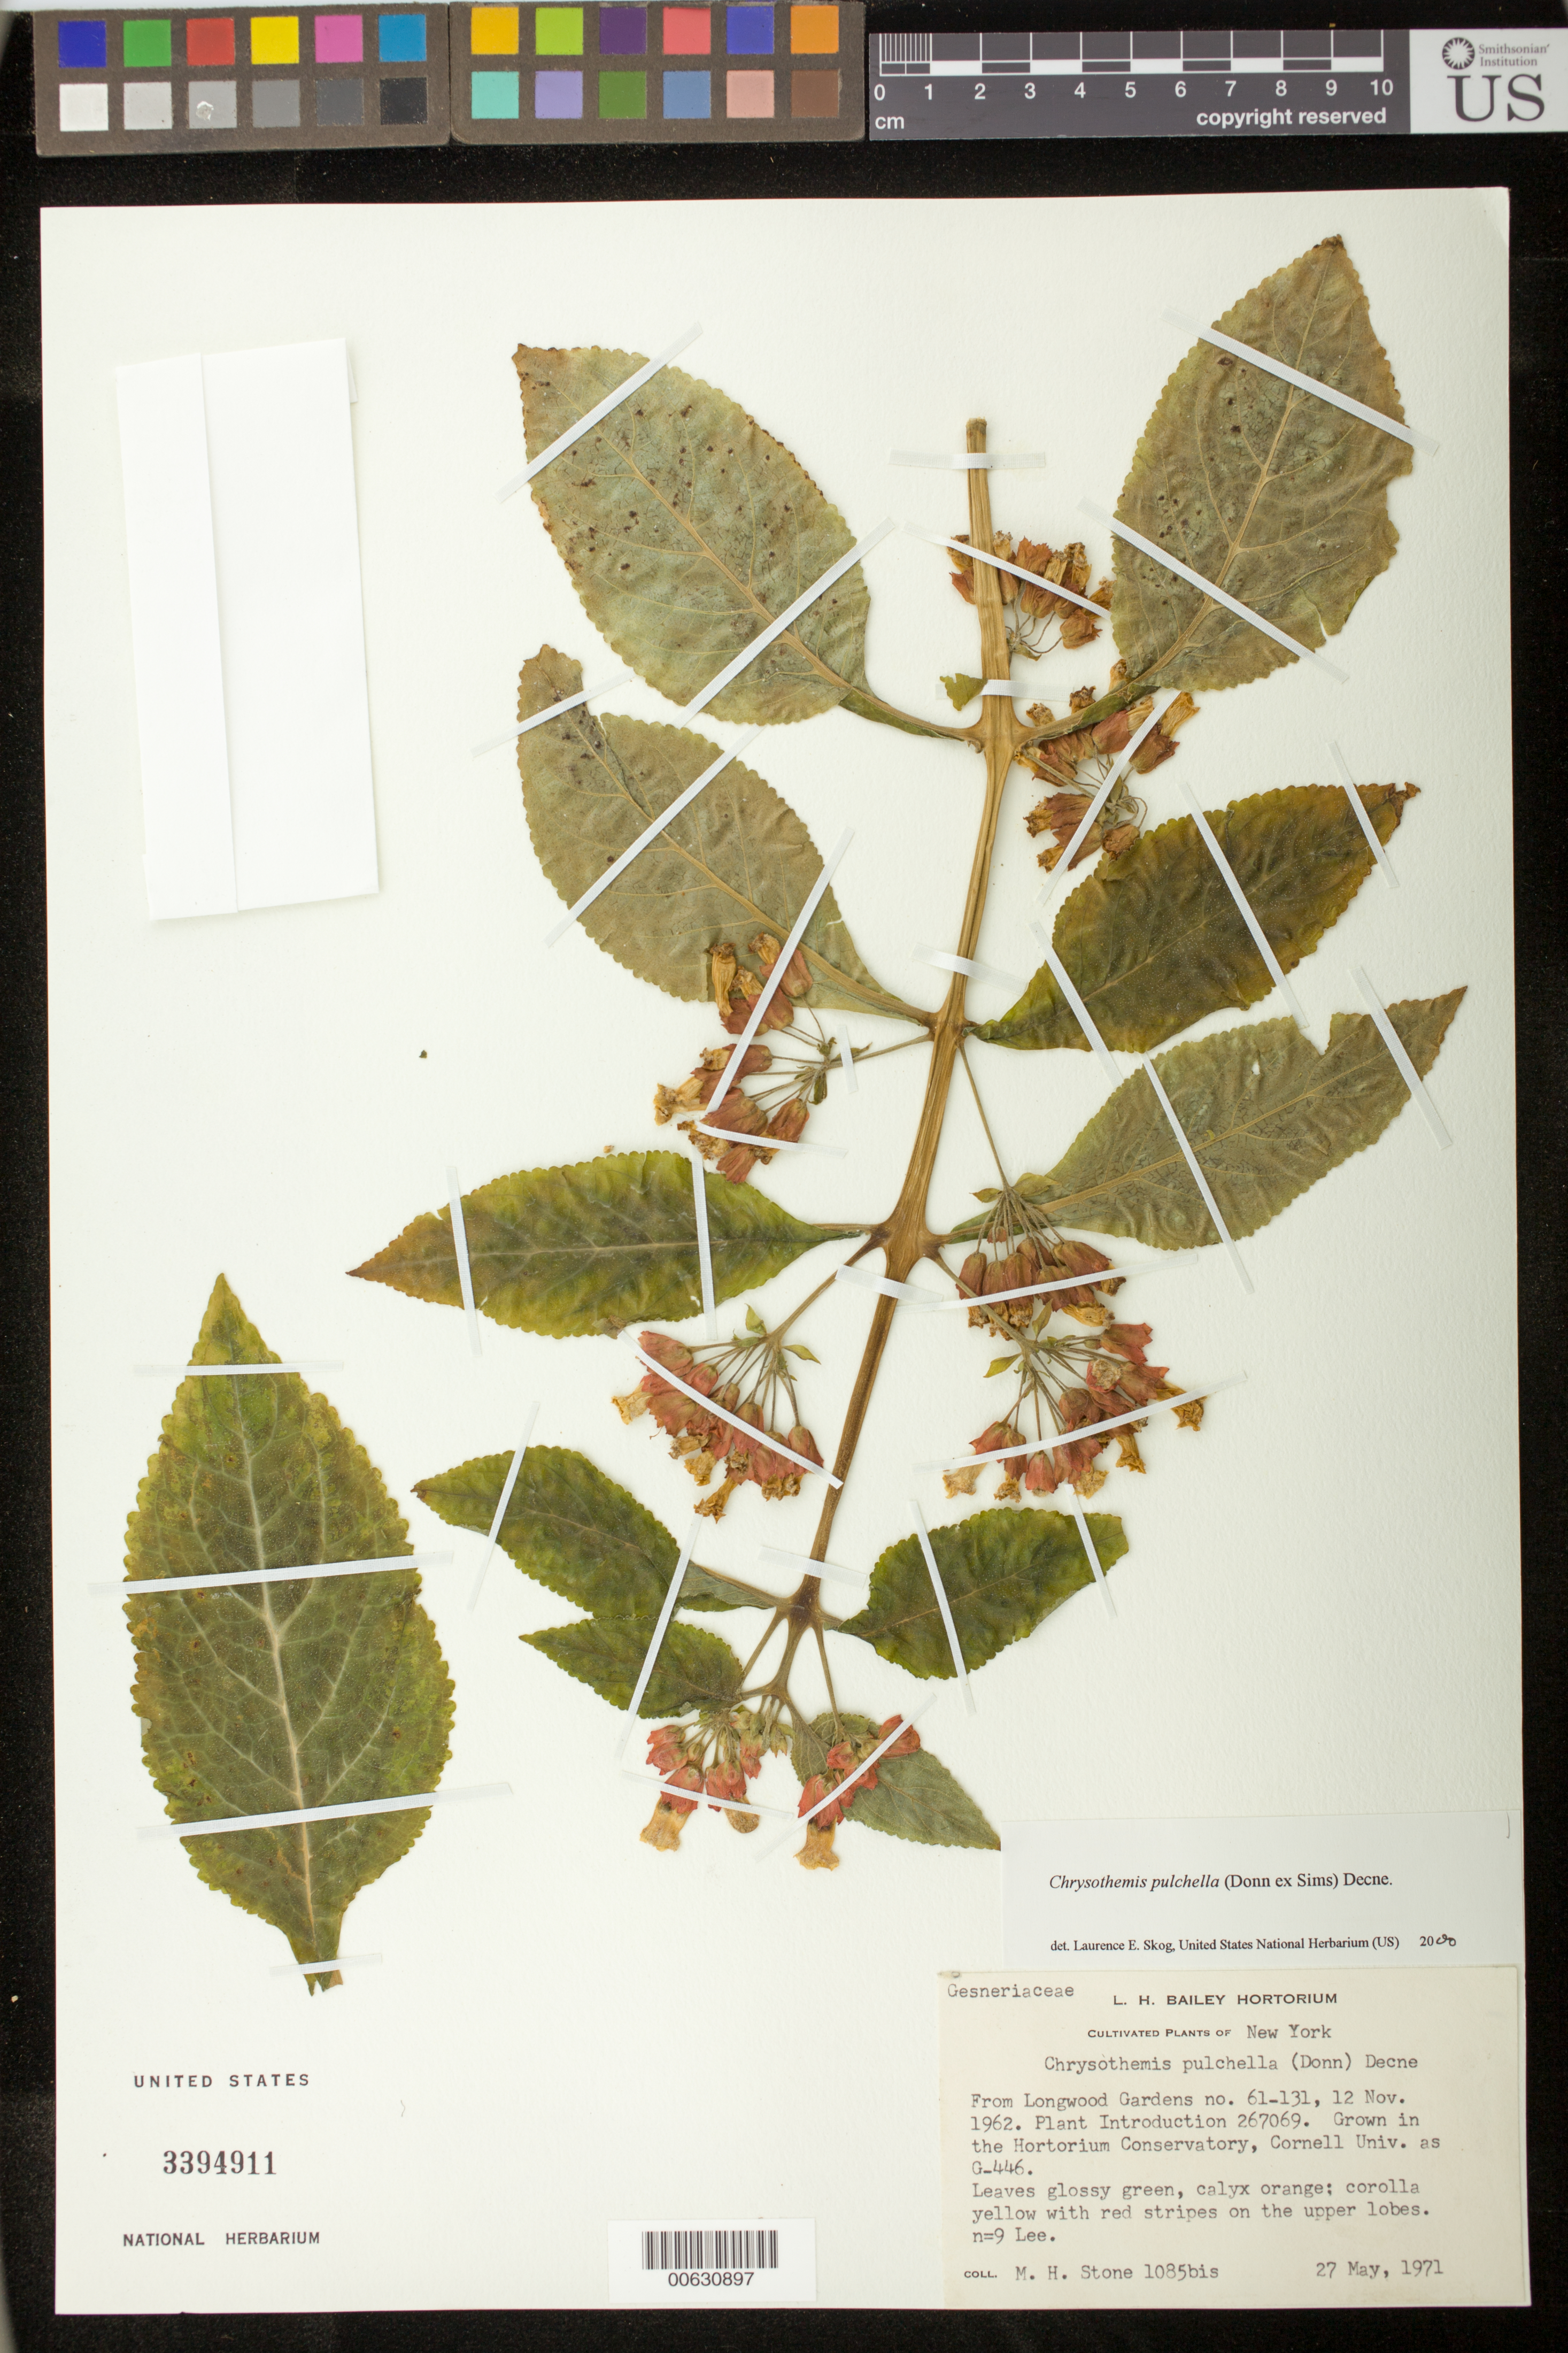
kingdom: Plantae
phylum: Tracheophyta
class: Magnoliopsida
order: Lamiales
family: Gesneriaceae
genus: Chrysothemis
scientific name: Chrysothemis pulchella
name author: (Donn ex Sims) Decne.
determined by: Skog, Laurence E.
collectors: M. Stone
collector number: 1085 bis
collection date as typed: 27 May 1971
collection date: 1971-05-27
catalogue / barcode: US 3394911